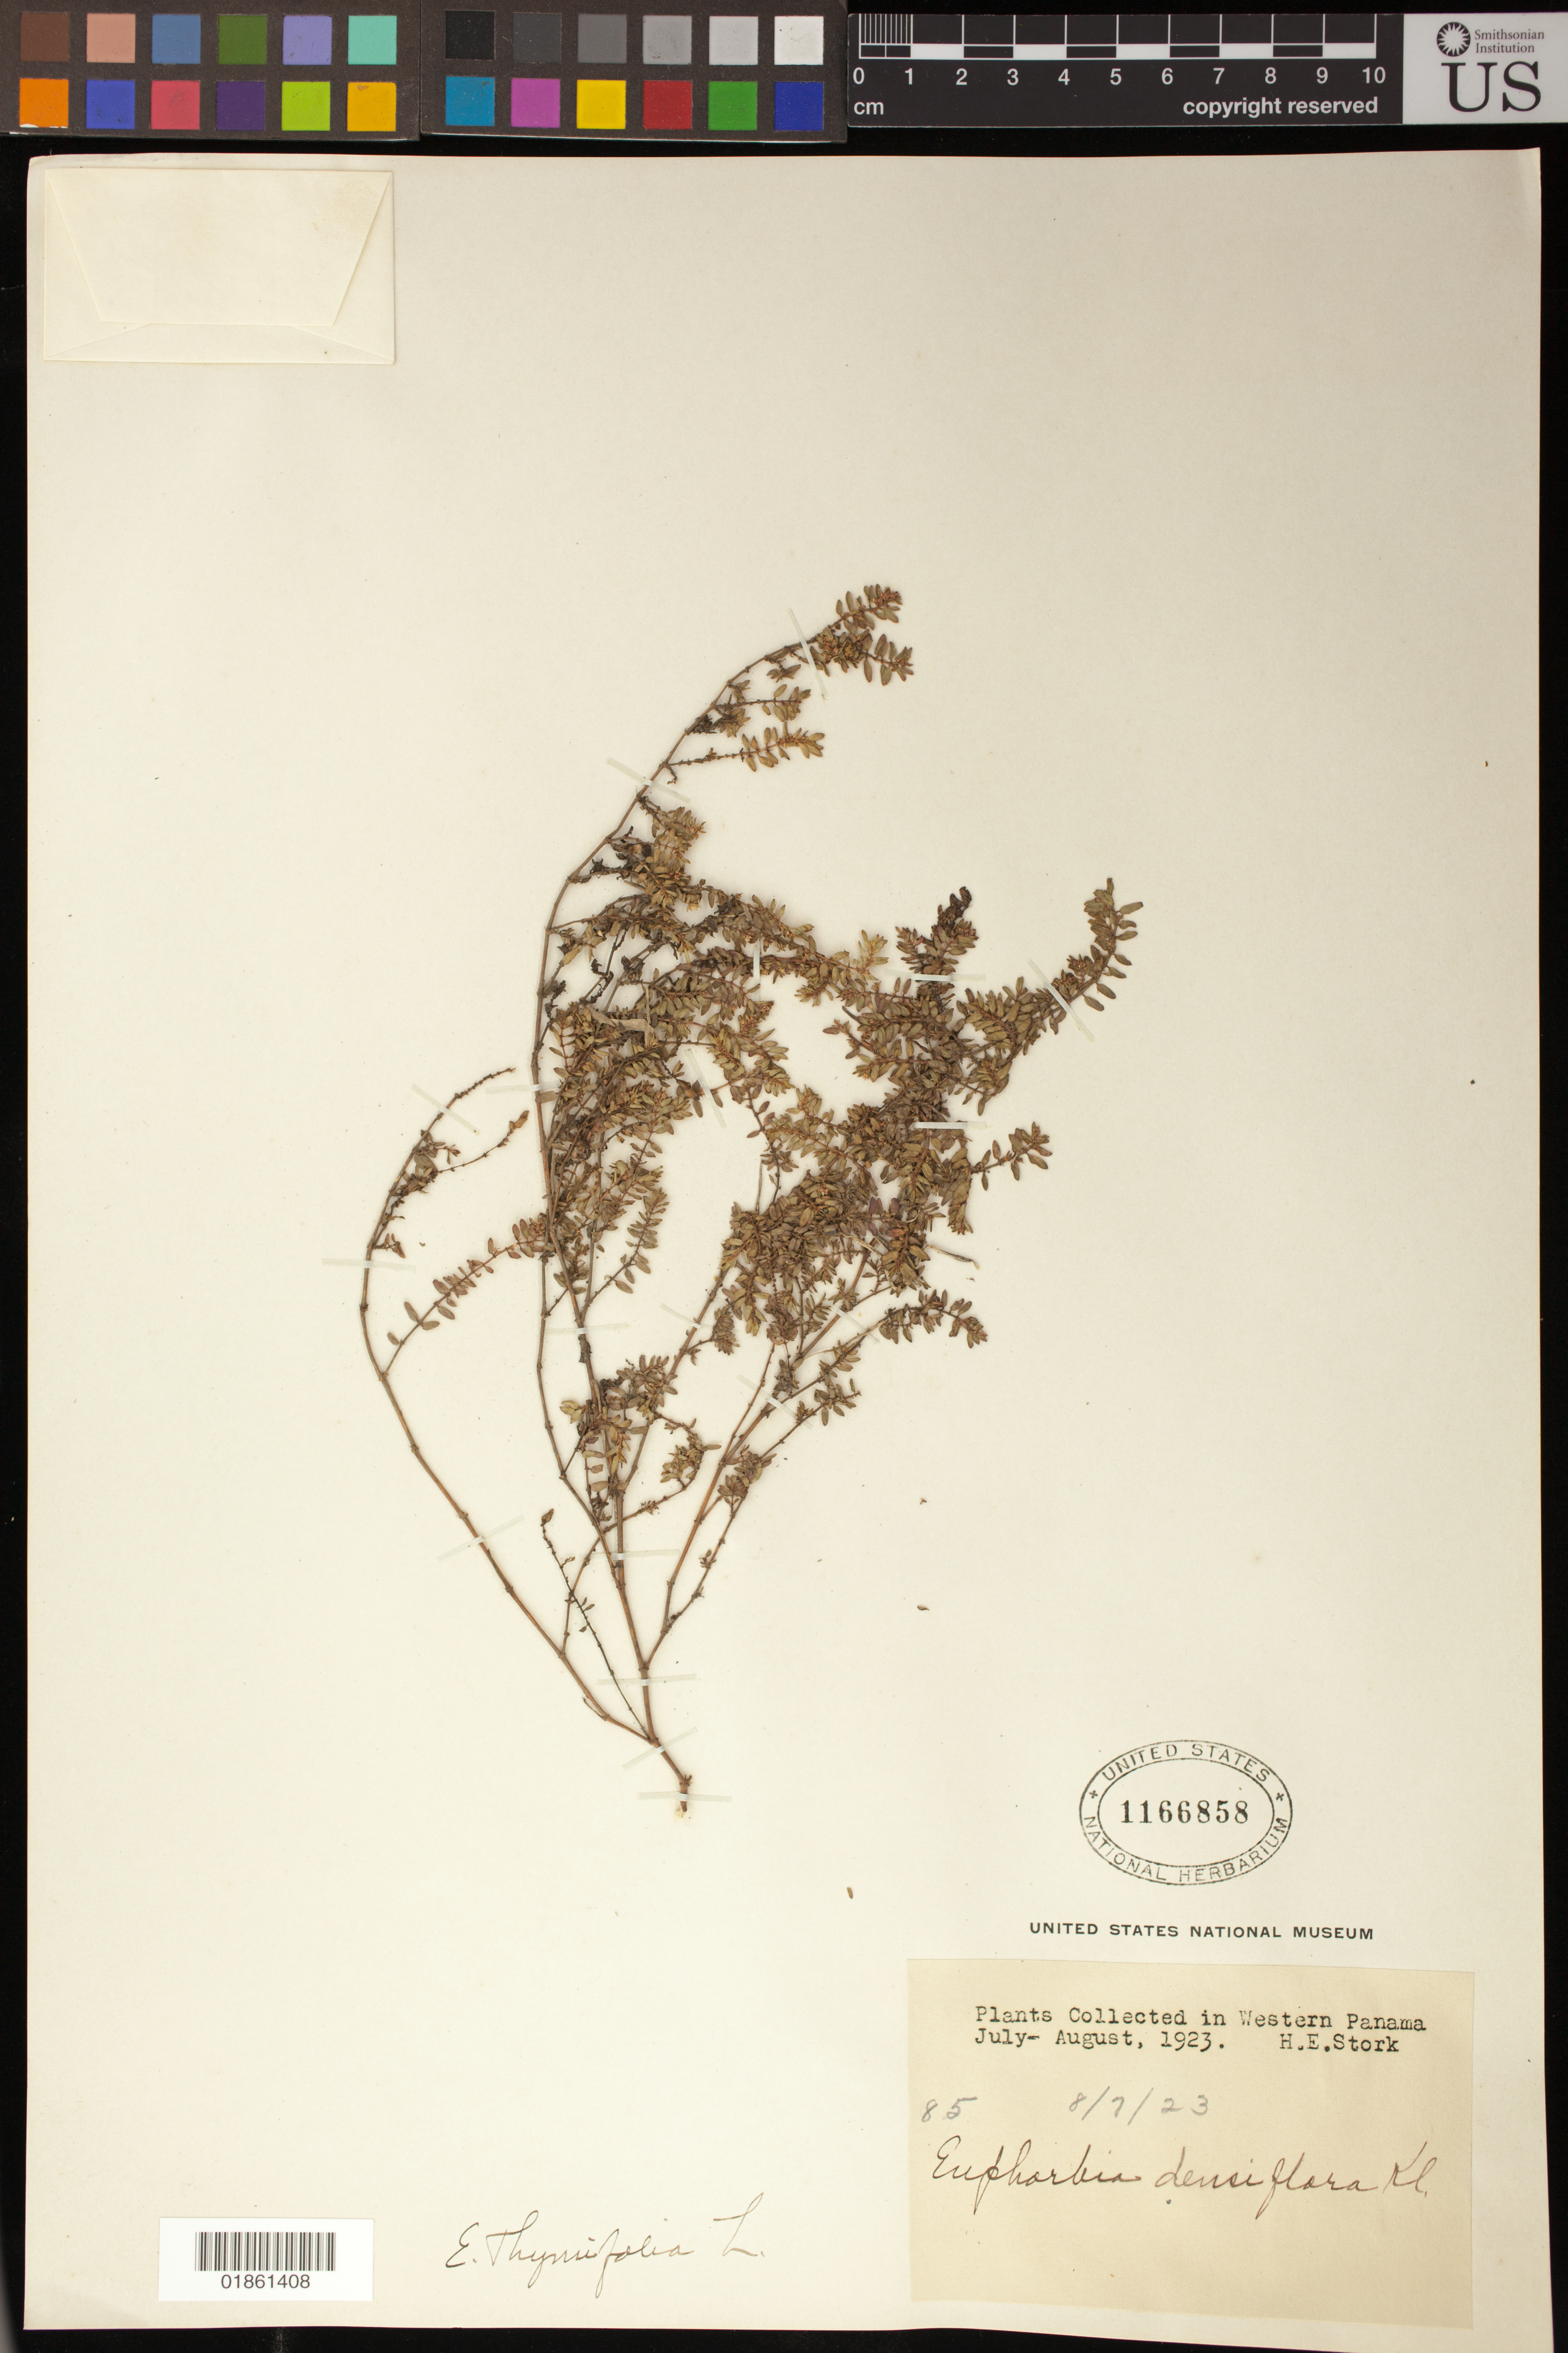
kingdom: Plantae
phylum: Tracheophyta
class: Magnoliopsida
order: Malpighiales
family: Euphorbiaceae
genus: Euphorbia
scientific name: Euphorbia thymifolia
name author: L.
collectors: H. E. Stork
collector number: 85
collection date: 1923-07-08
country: Panama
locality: Plants collected in Western Panama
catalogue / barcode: US 1166858